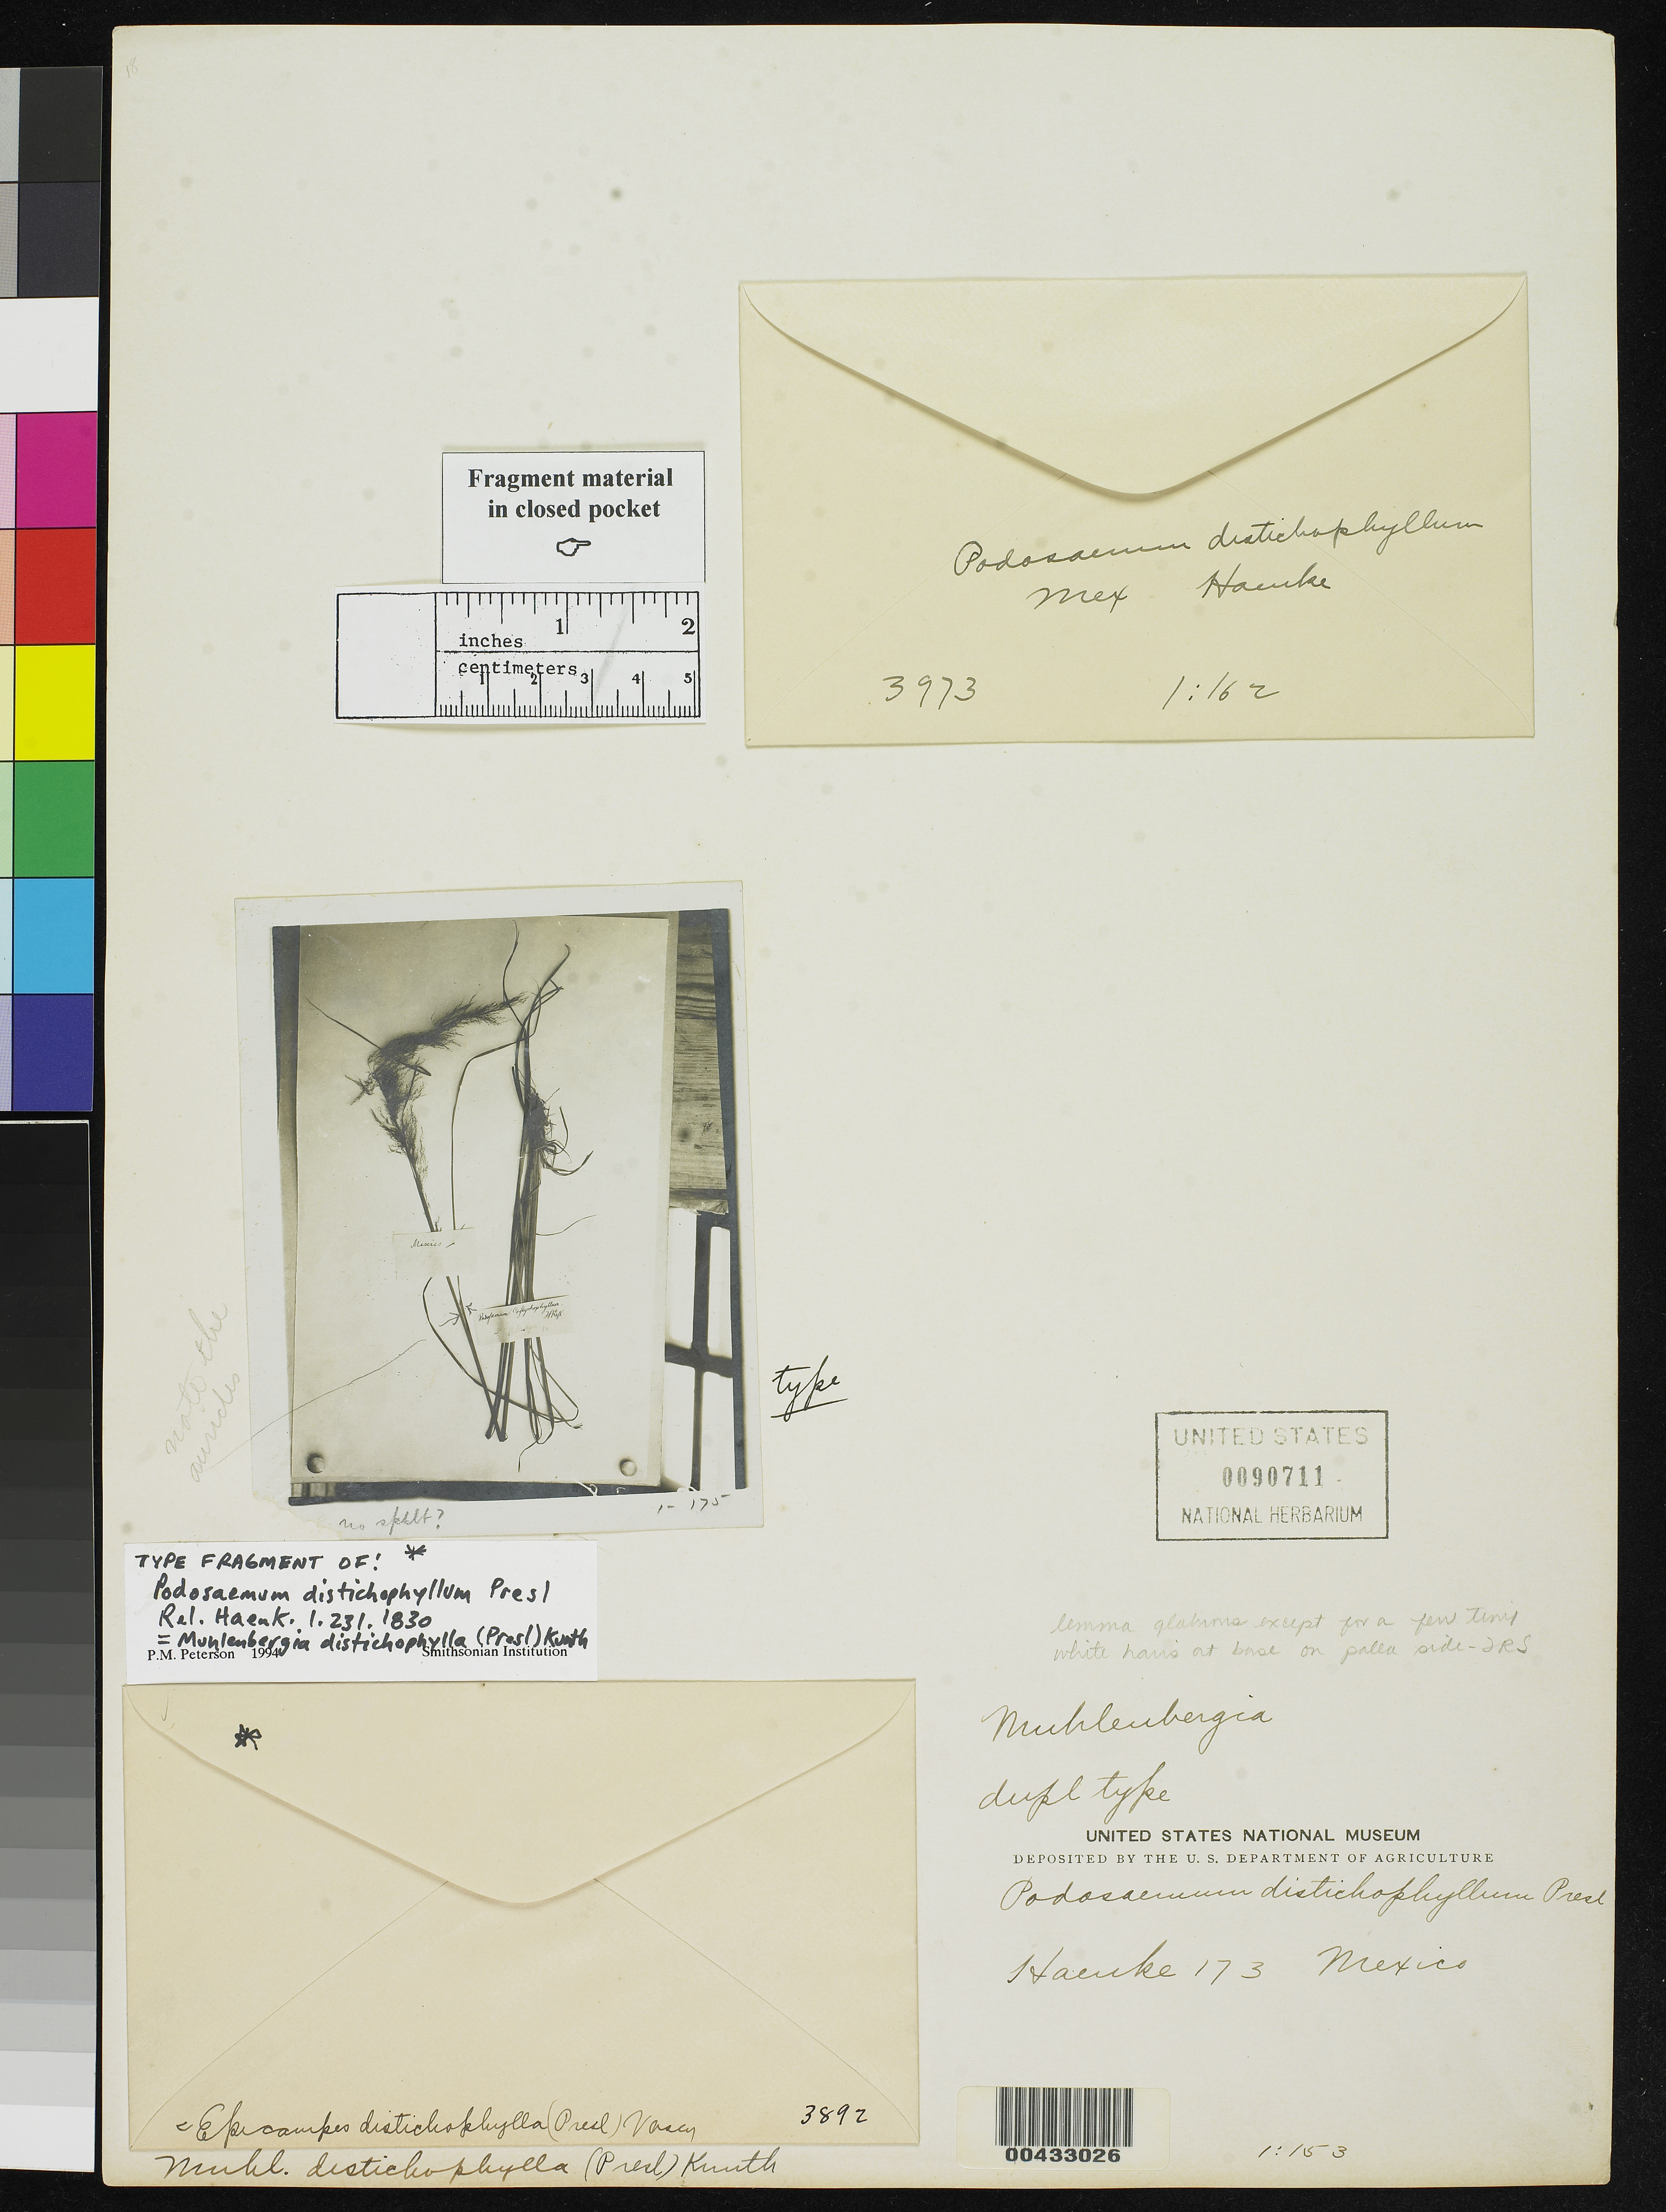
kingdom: Plantae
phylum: Tracheophyta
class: Liliopsida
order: Poales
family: Poaceae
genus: Podosemum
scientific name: Podosemum distichophyllum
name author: J. Presl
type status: Type Fragment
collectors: T. P. X. Haenke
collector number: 173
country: Mexico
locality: E of Monserrat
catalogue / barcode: US 90711